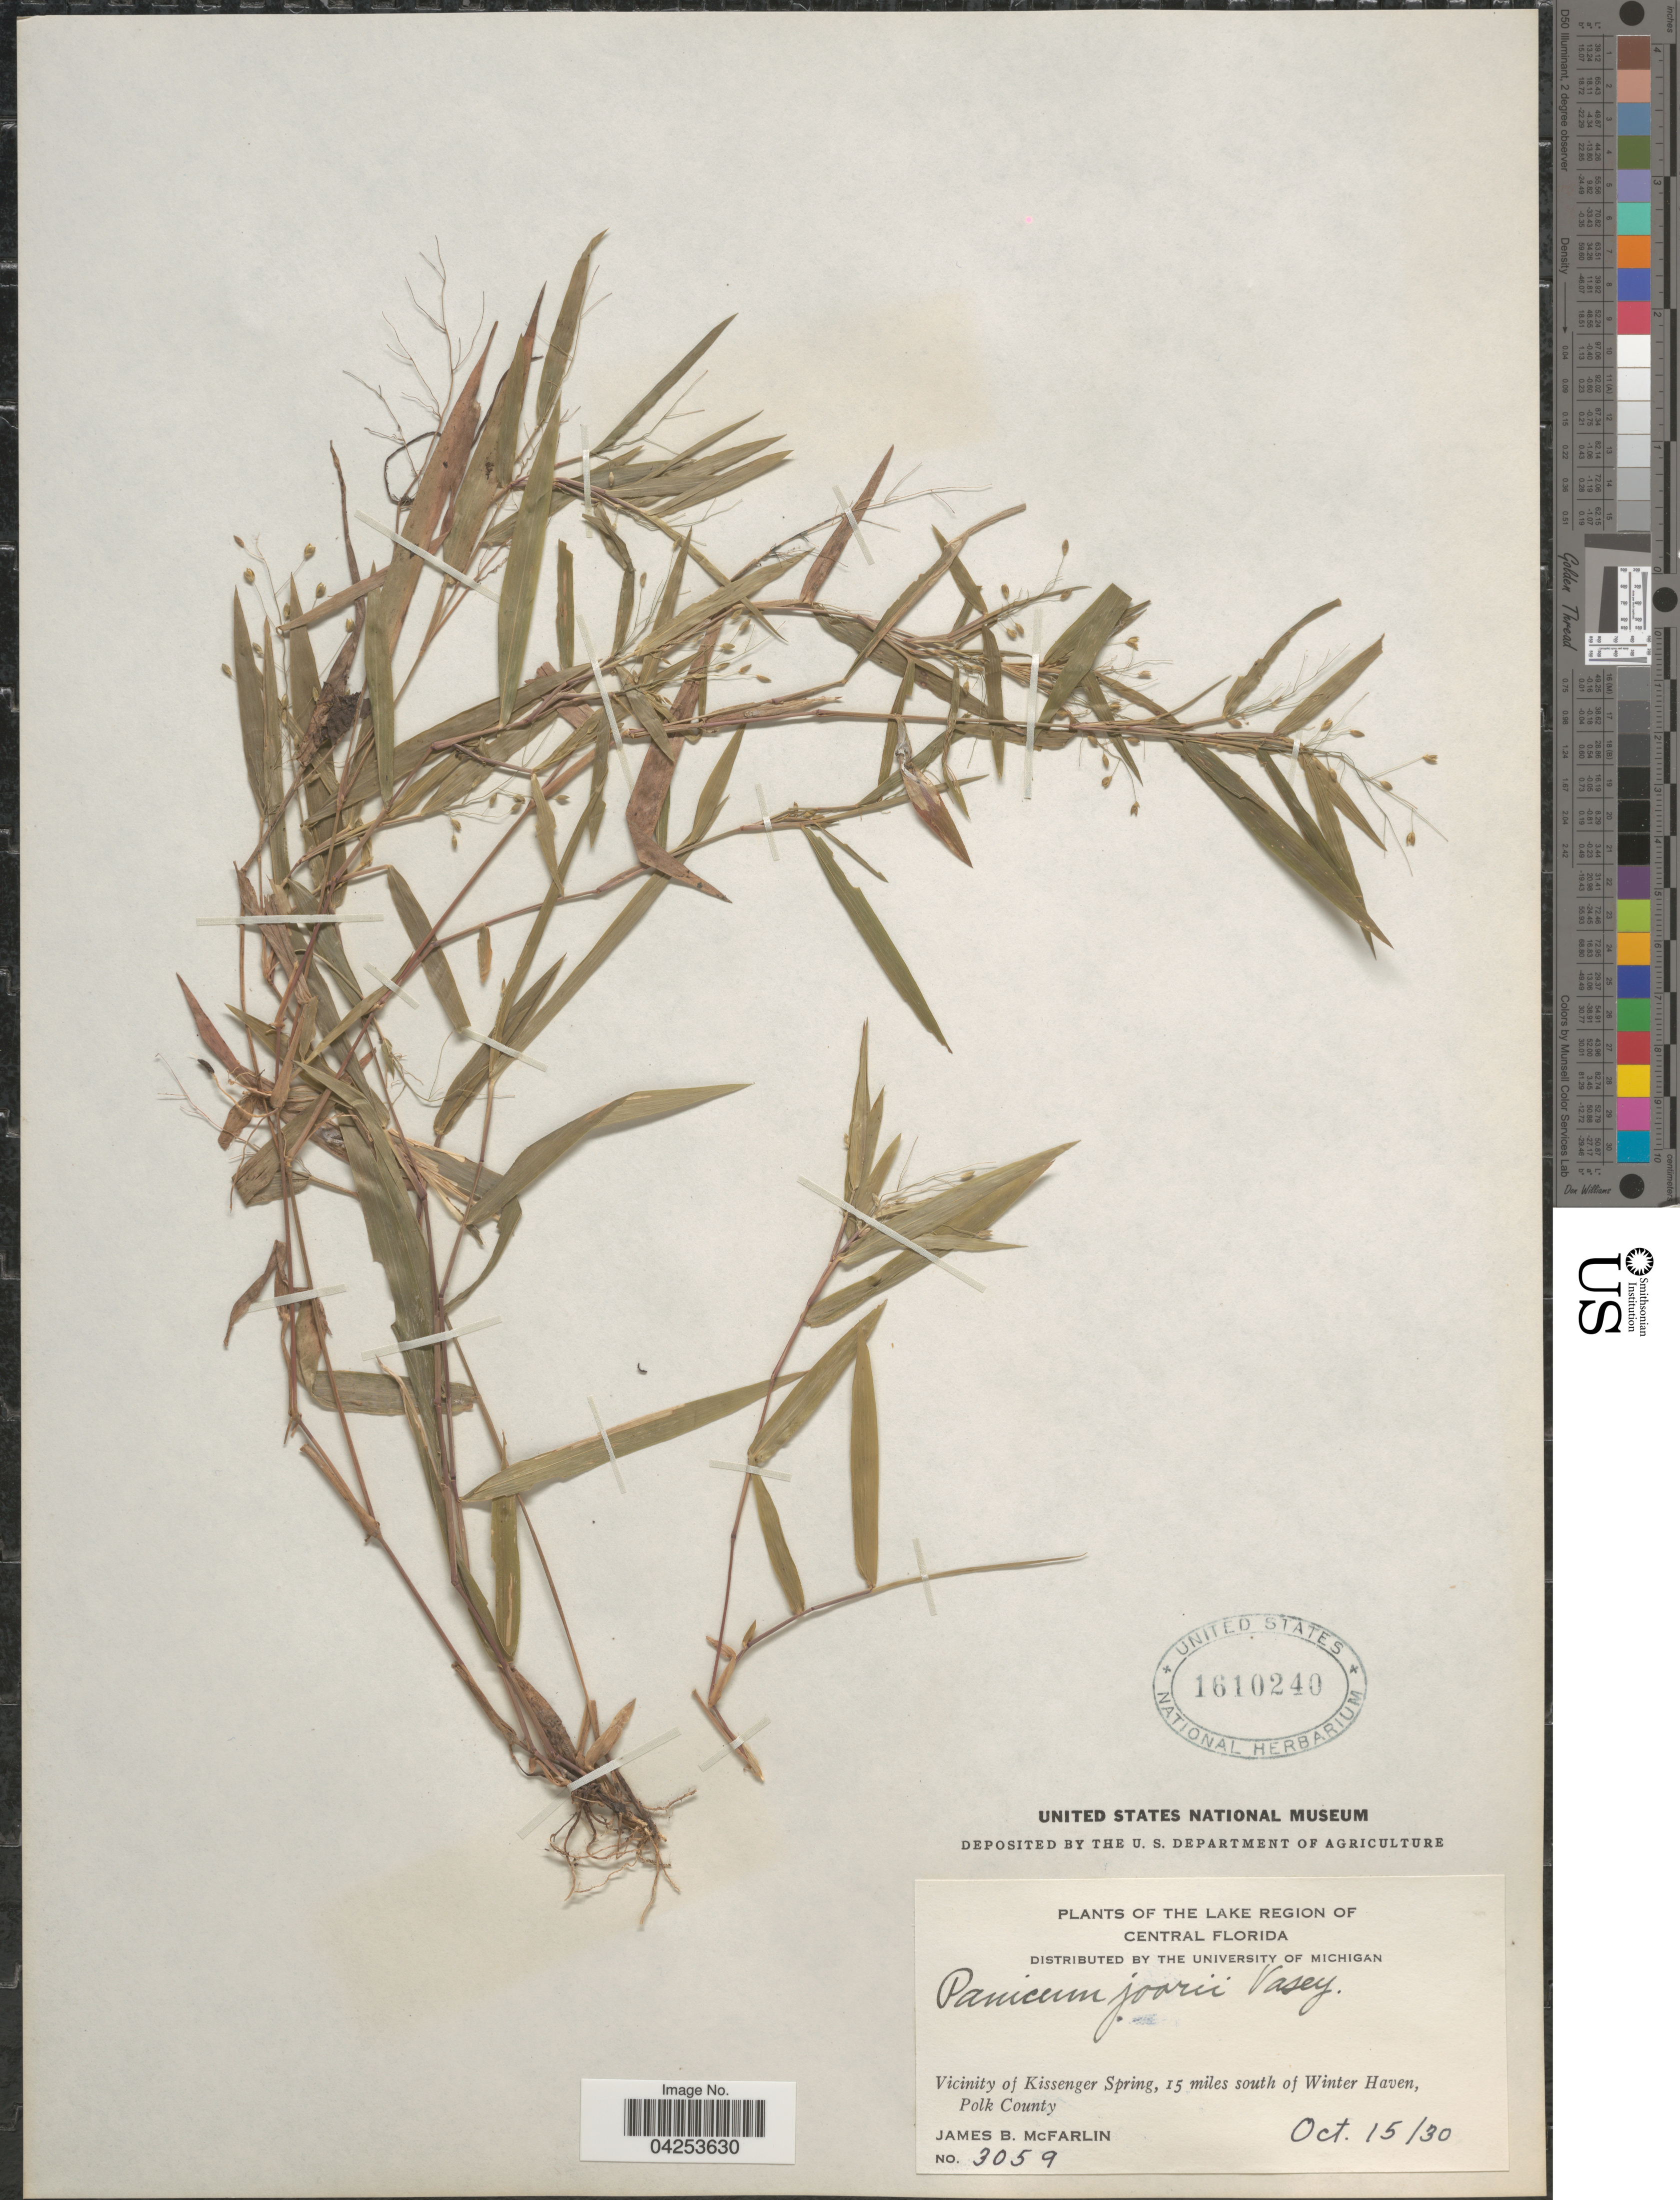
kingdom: Plantae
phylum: Tracheophyta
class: Liliopsida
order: Poales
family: Poaceae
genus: Dichanthelium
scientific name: Dichanthelium commutatum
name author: (Schult.) Gould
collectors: J. McFarlin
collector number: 3059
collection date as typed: Transcribed d/m/y: 15/10/30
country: United States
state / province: Florida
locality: Lake Region of Central Florida. Vicinity of Kissenger Spring, 15 miles south of Winter Haven, Polk County.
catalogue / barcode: US 1610240